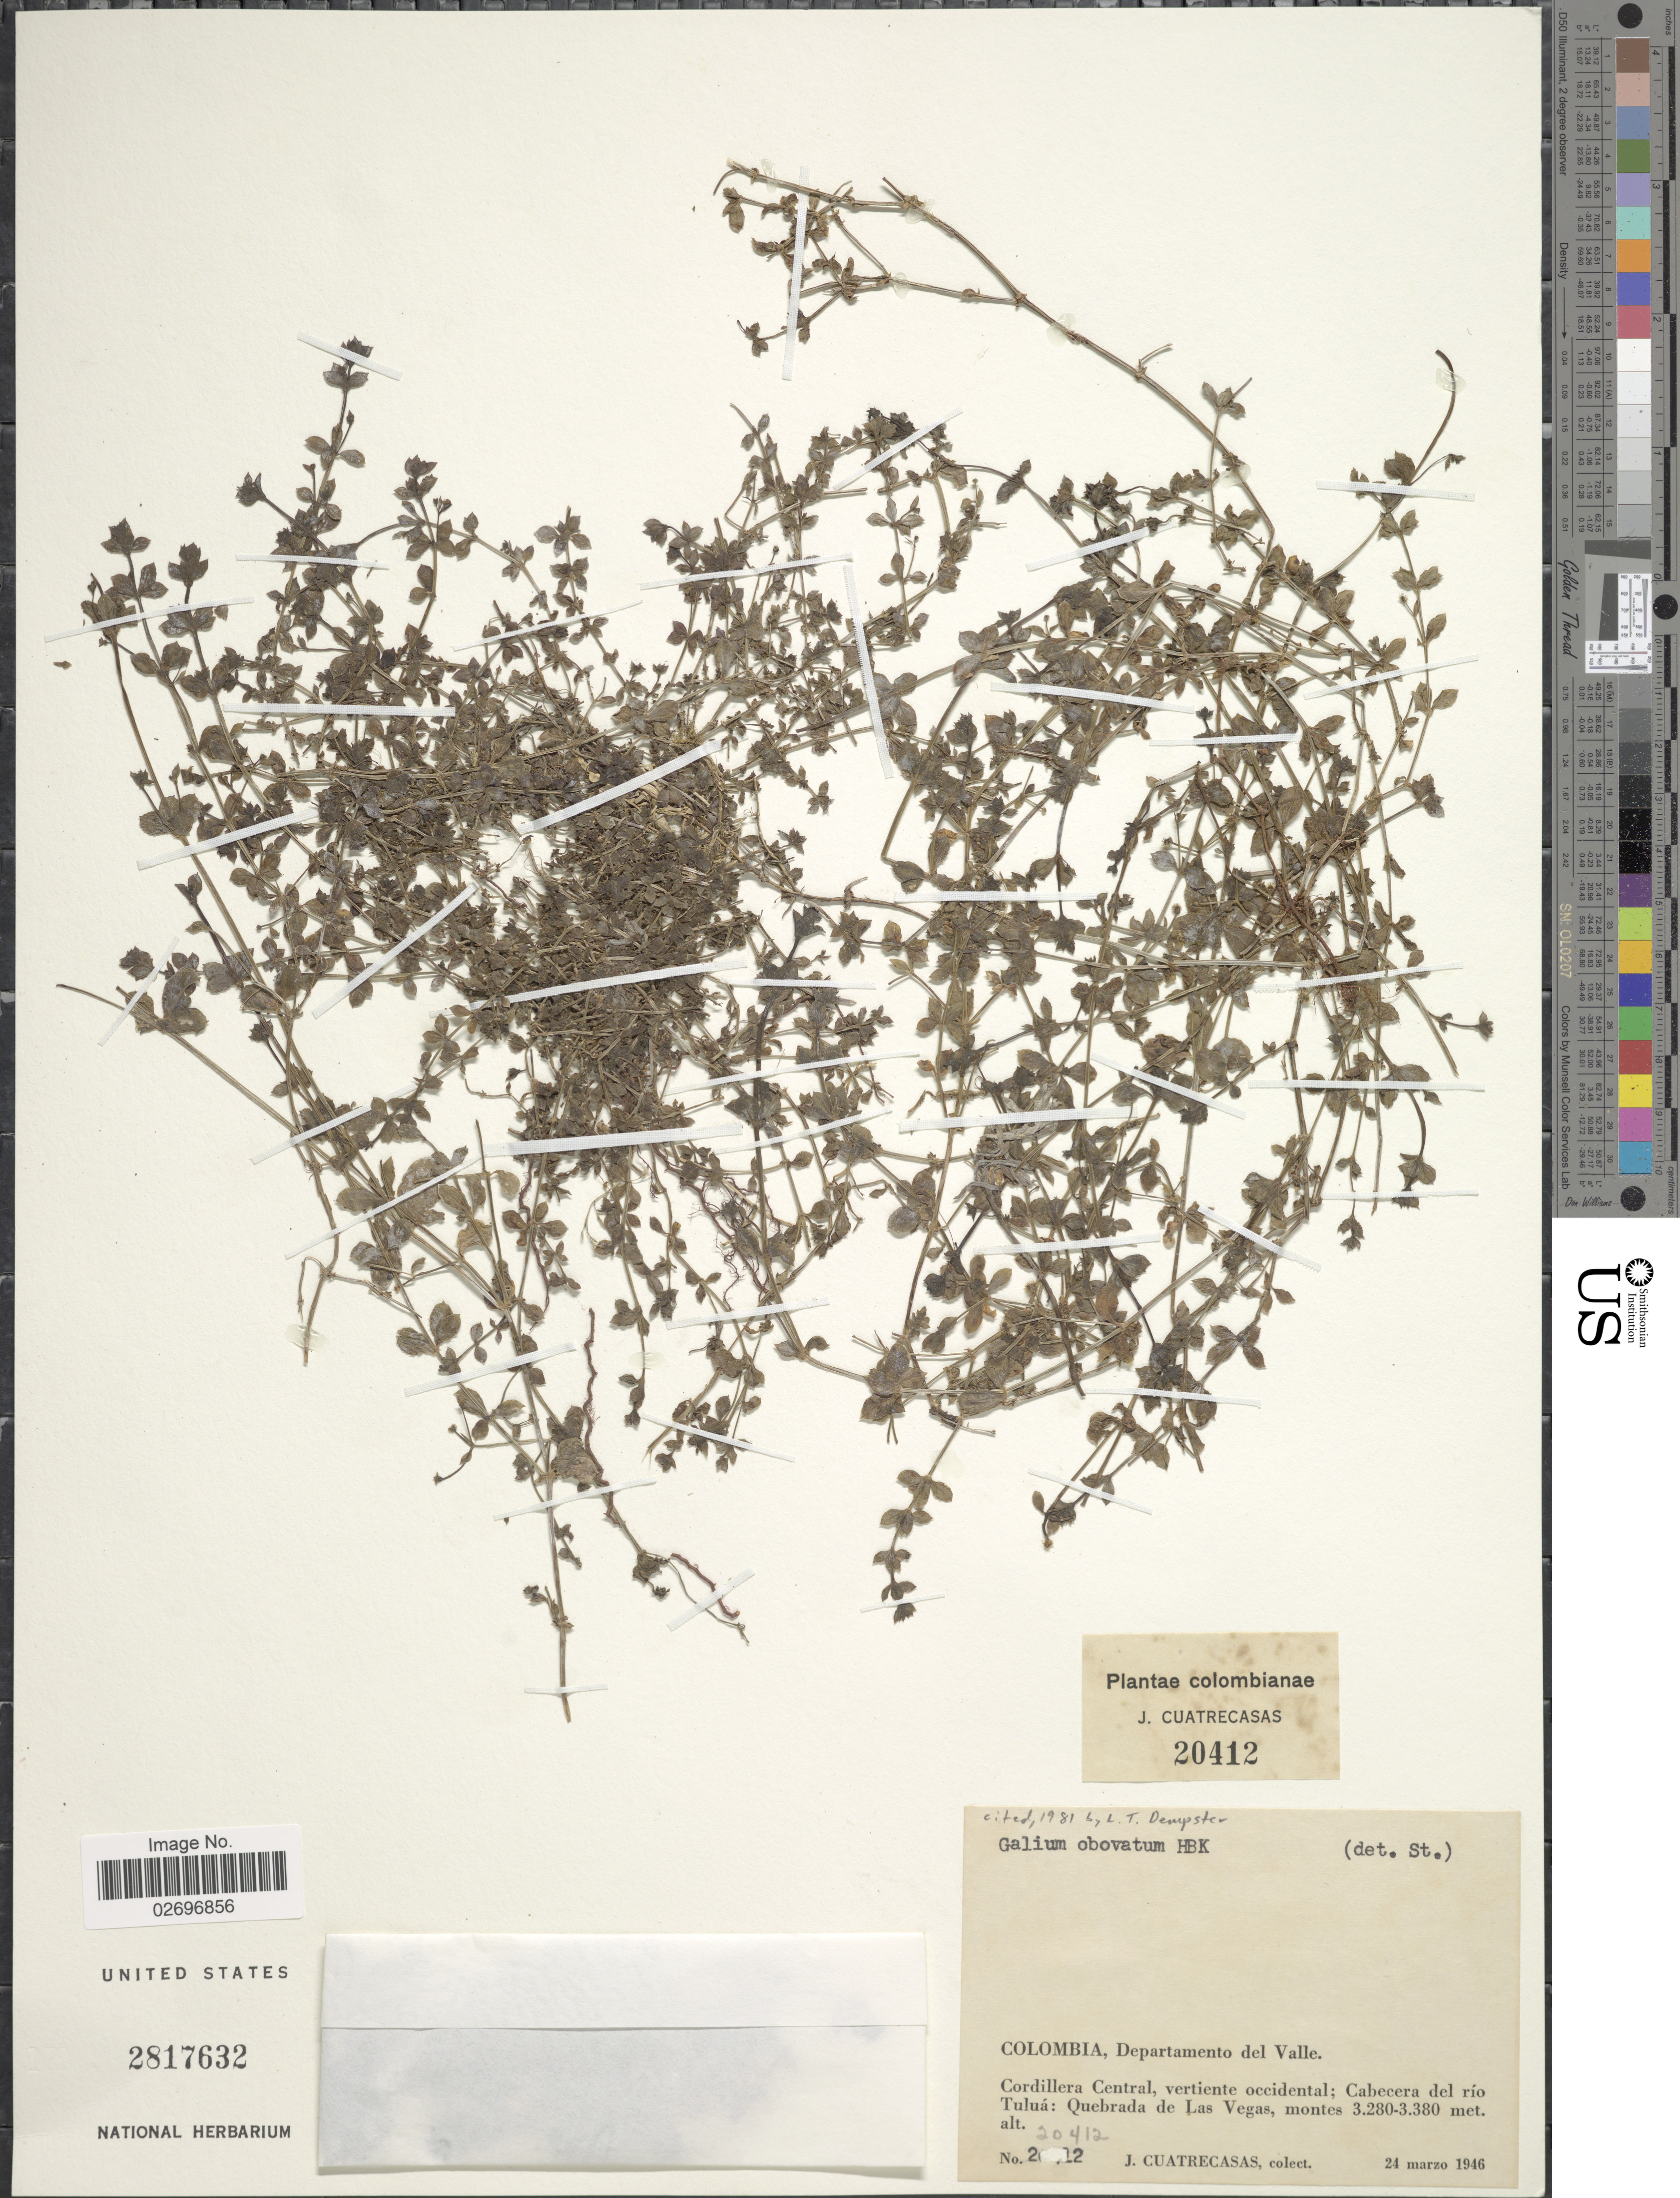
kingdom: Plantae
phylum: Tracheophyta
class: Magnoliopsida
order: Gentianales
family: Rubiaceae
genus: Galium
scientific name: Galium obovatum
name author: Kunth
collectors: J. Cuatrecasas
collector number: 20412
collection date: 1946-03-24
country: Colombia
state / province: Valle del Cauca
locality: Departamento del Valle, Cordillera Central, vertiente occidental; Cabecera del rio Tulua: Quebrada de Las Vegas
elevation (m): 3280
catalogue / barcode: US 2817632